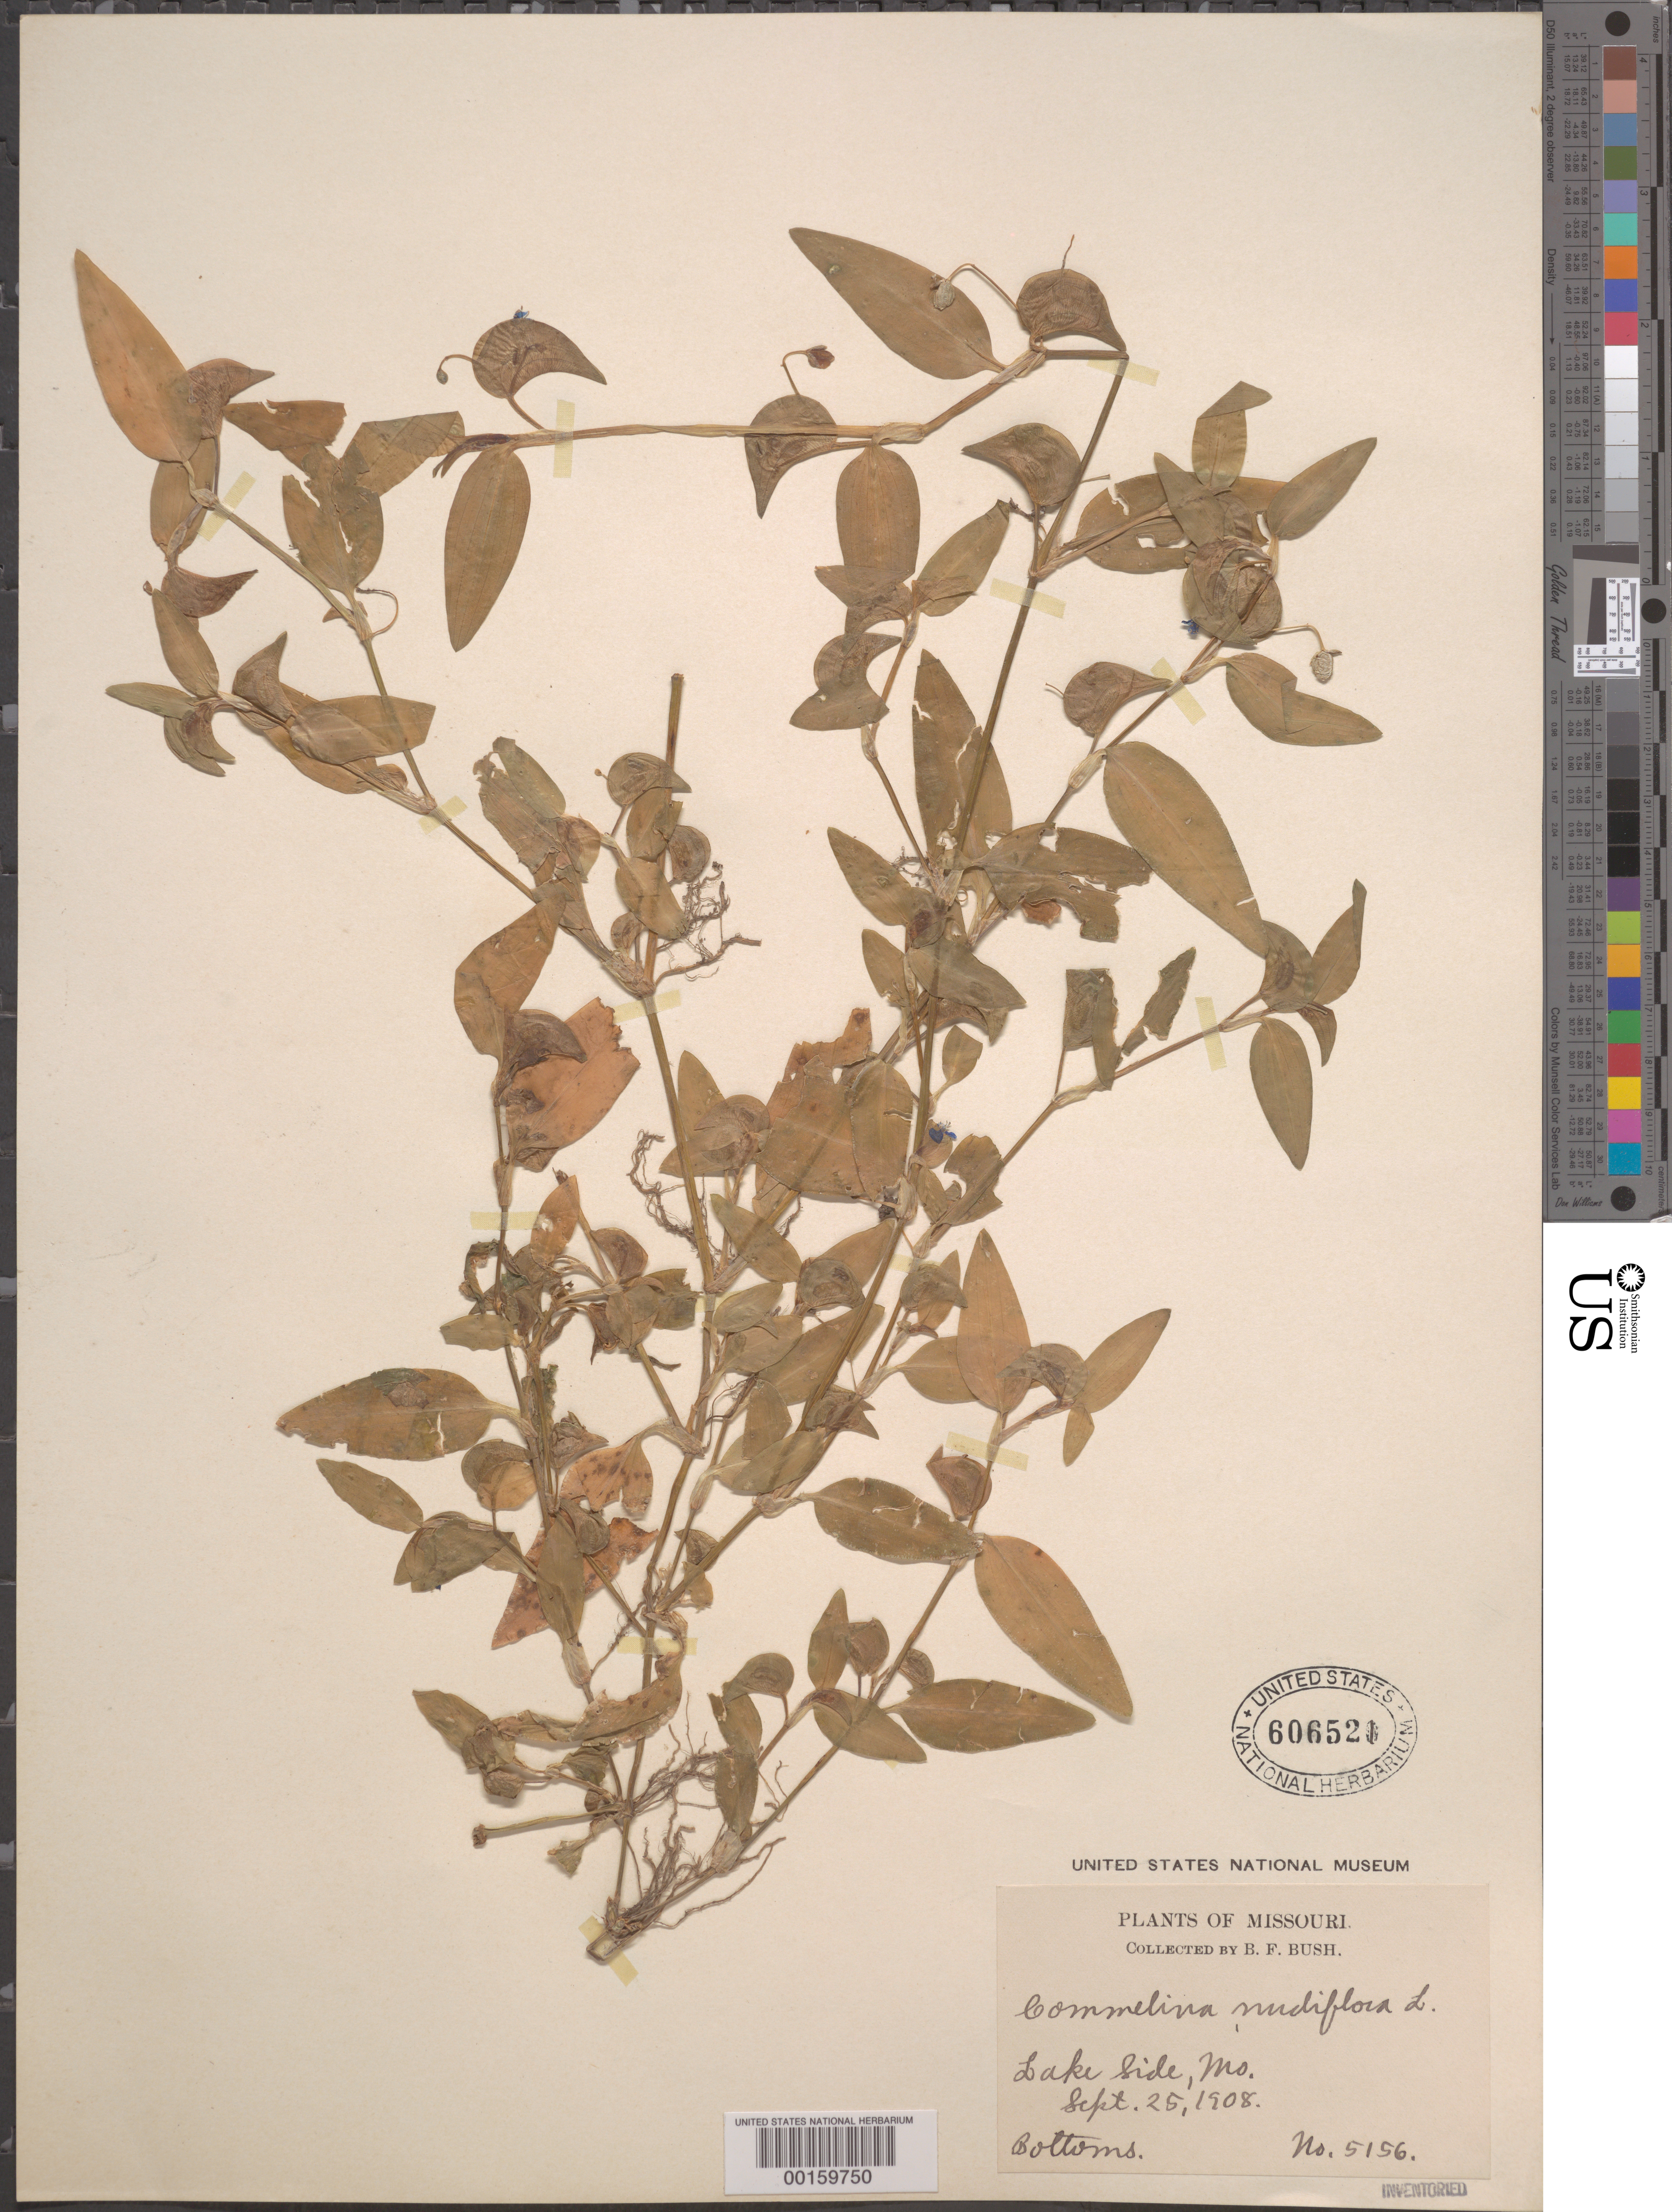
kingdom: Plantae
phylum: Tracheophyta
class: Liliopsida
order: Commelinales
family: Commelinaceae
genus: Commelina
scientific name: Commelina diffusa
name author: Burm. f.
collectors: B. F. Bush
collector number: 5156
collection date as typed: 25 Sep 1908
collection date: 1908-09-25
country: United States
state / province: Missouri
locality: Lake side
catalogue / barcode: US 606521